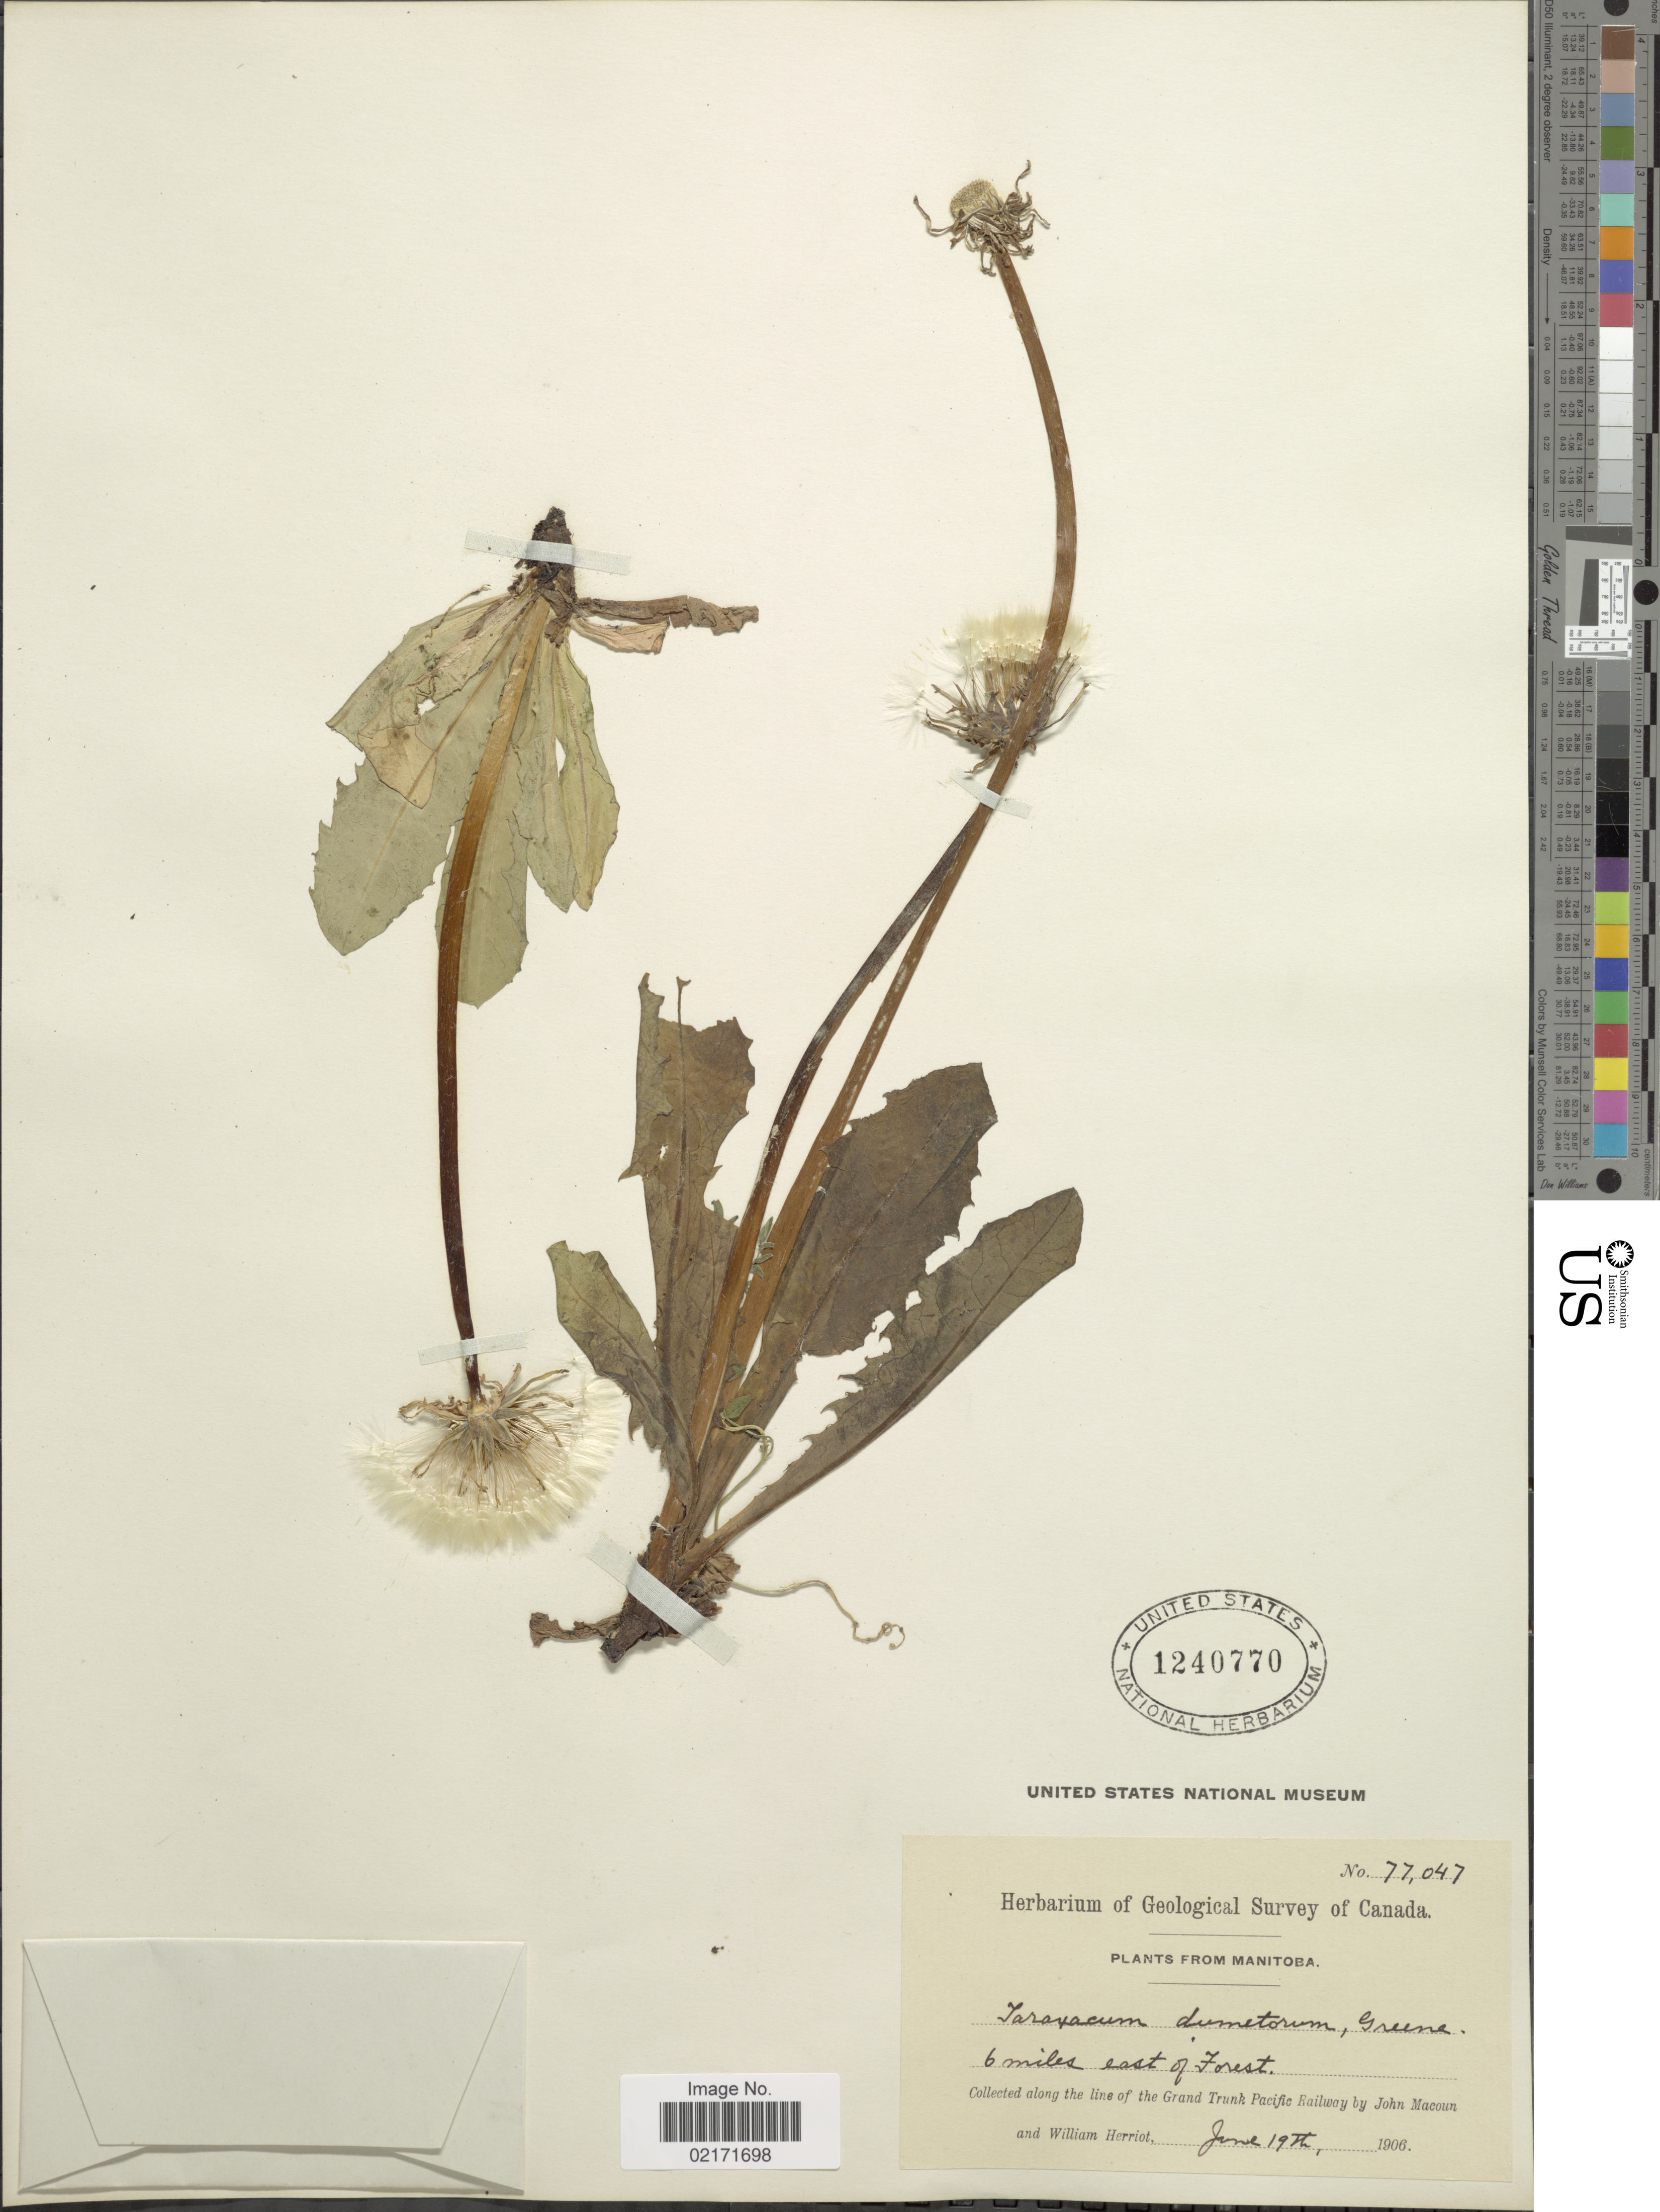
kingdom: Plantae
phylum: Tracheophyta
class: Magnoliopsida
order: Asterales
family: Asteraceae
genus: Taraxacum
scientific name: Taraxacum dumetorum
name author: Greene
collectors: J. Macoun & W. Herriot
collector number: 77047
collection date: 1906-06-19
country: Canada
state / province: Manitoba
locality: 6 miles east of Forest. Collected along the line of the Grand Trunk Pacific Railway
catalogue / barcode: US 1240770